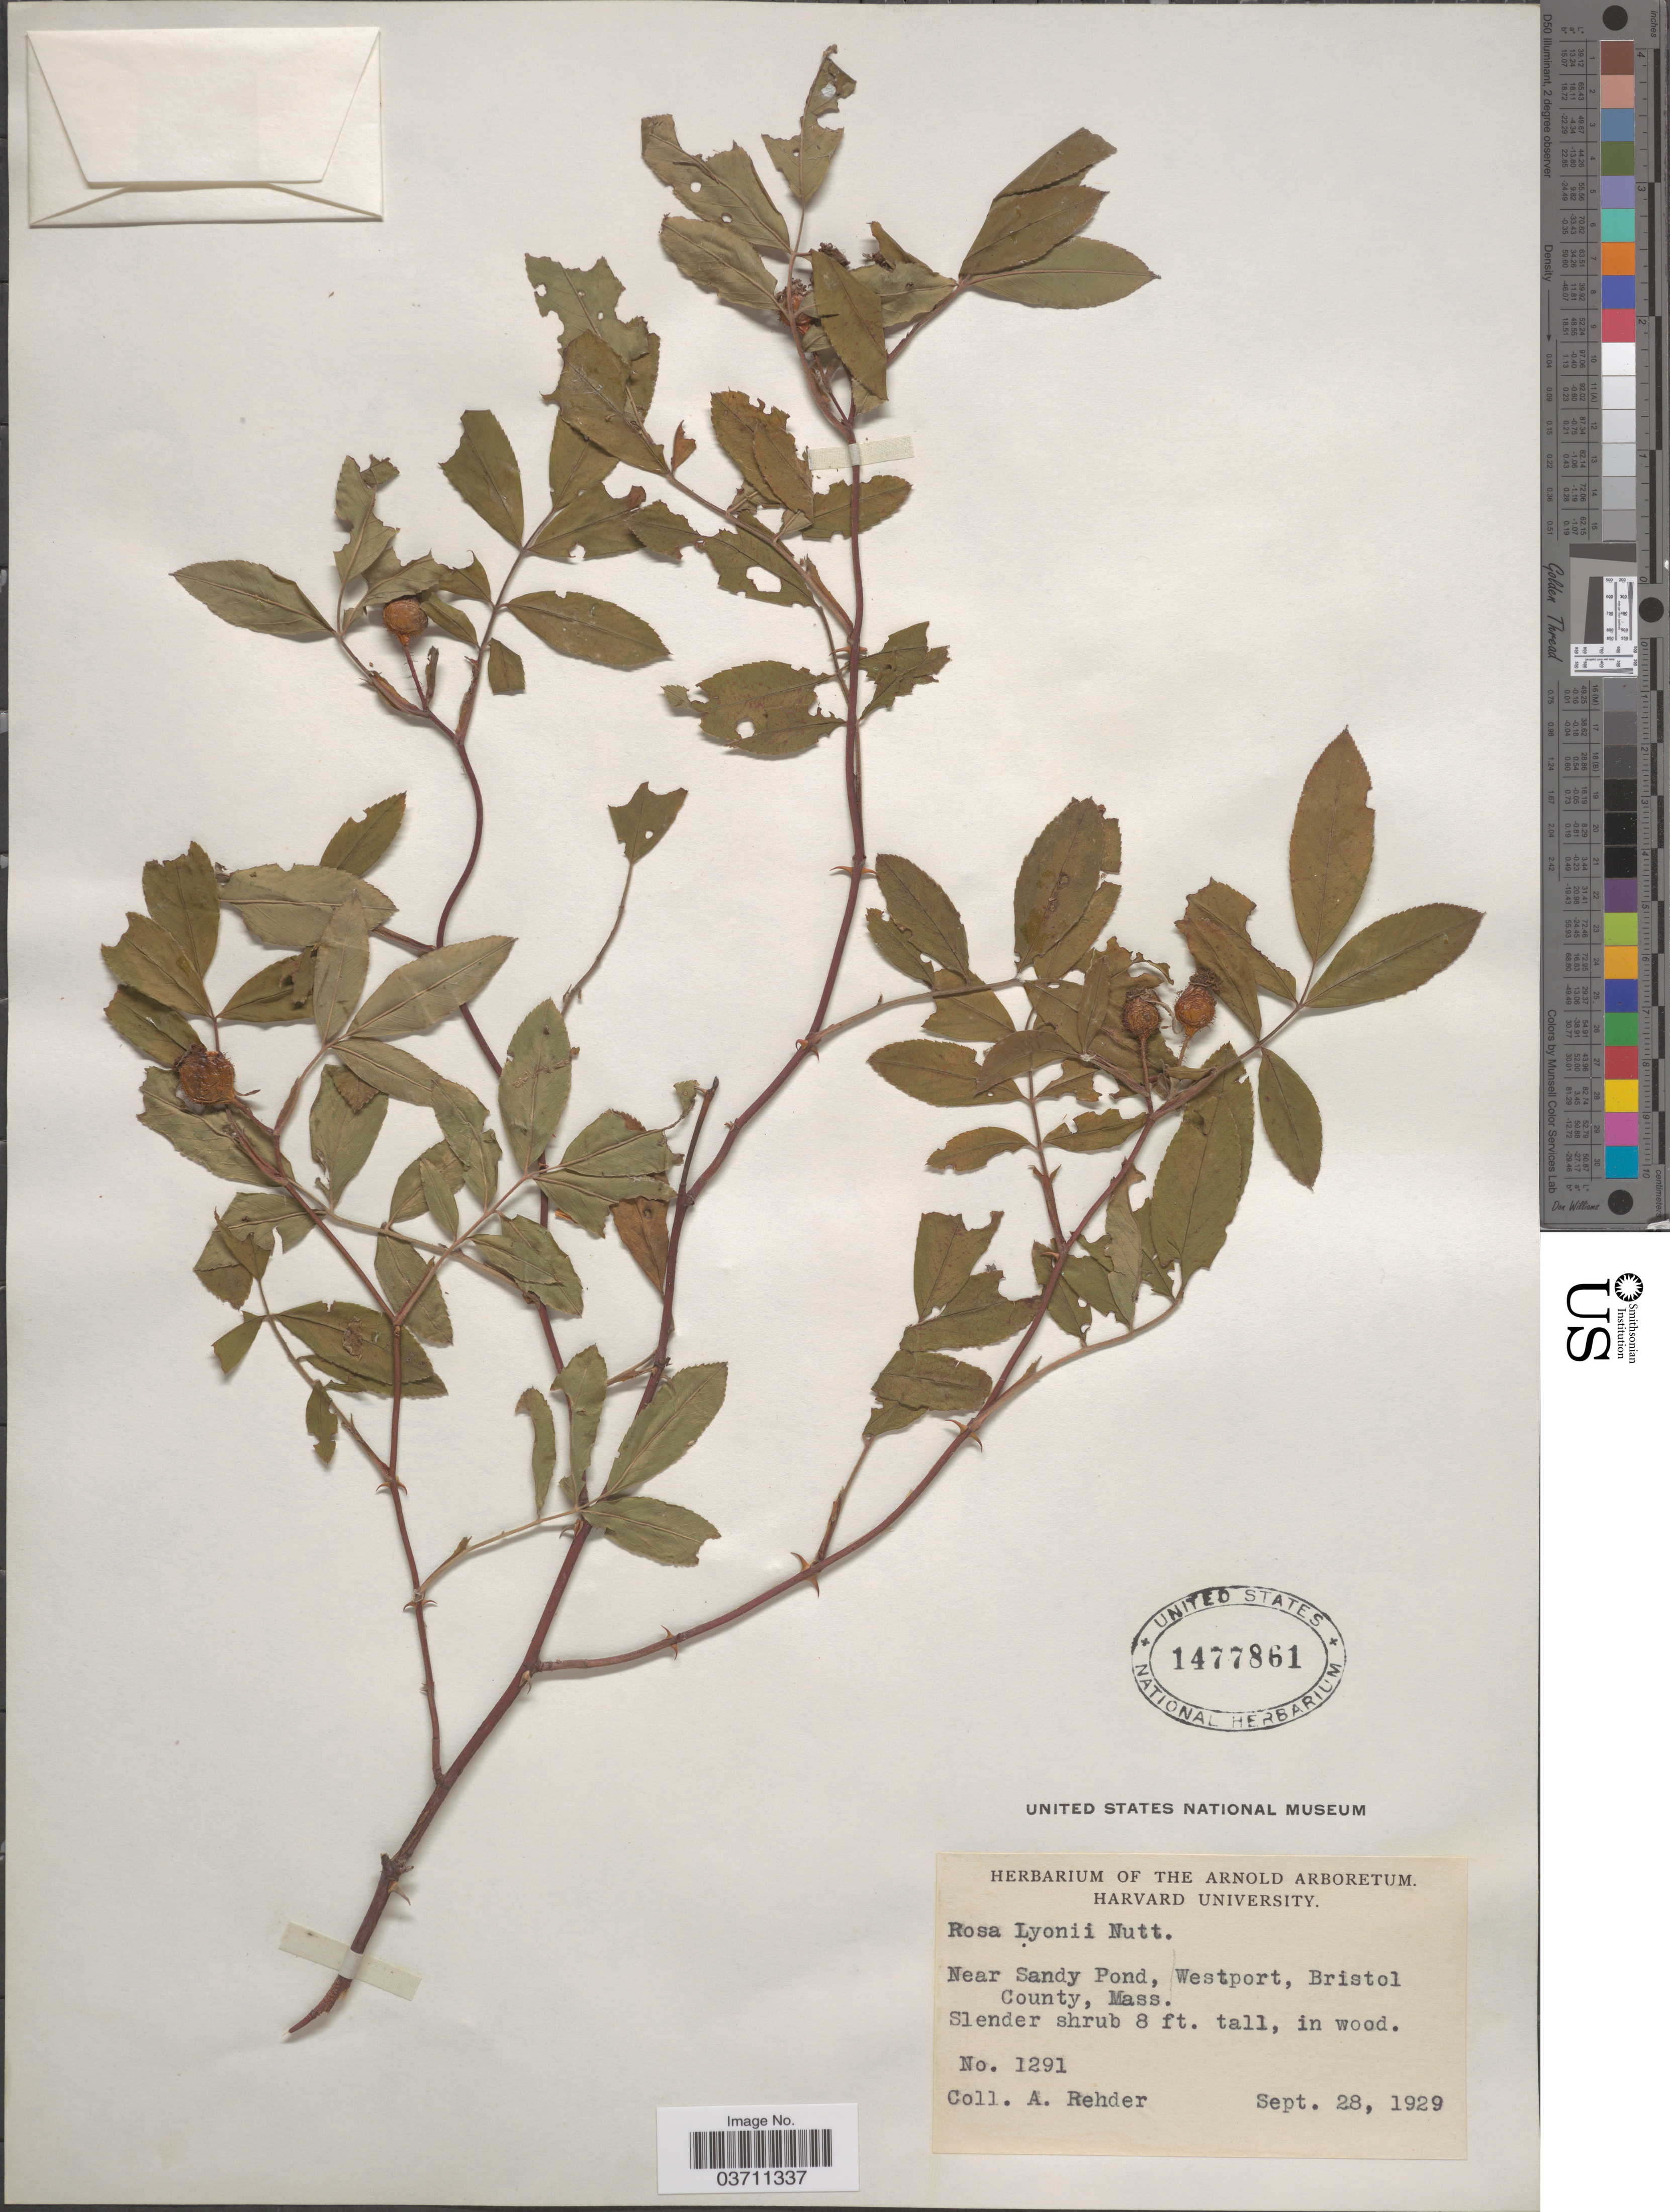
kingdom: Plantae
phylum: Tracheophyta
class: Magnoliopsida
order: Rosales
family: Rosaceae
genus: Rosa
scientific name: Rosa lyoni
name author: Pursh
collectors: A. Rehder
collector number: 1291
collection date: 1929-09-28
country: United States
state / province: Massachusetts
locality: Near Sandy Pond, Westpond, Bristol County.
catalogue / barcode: US 1477861